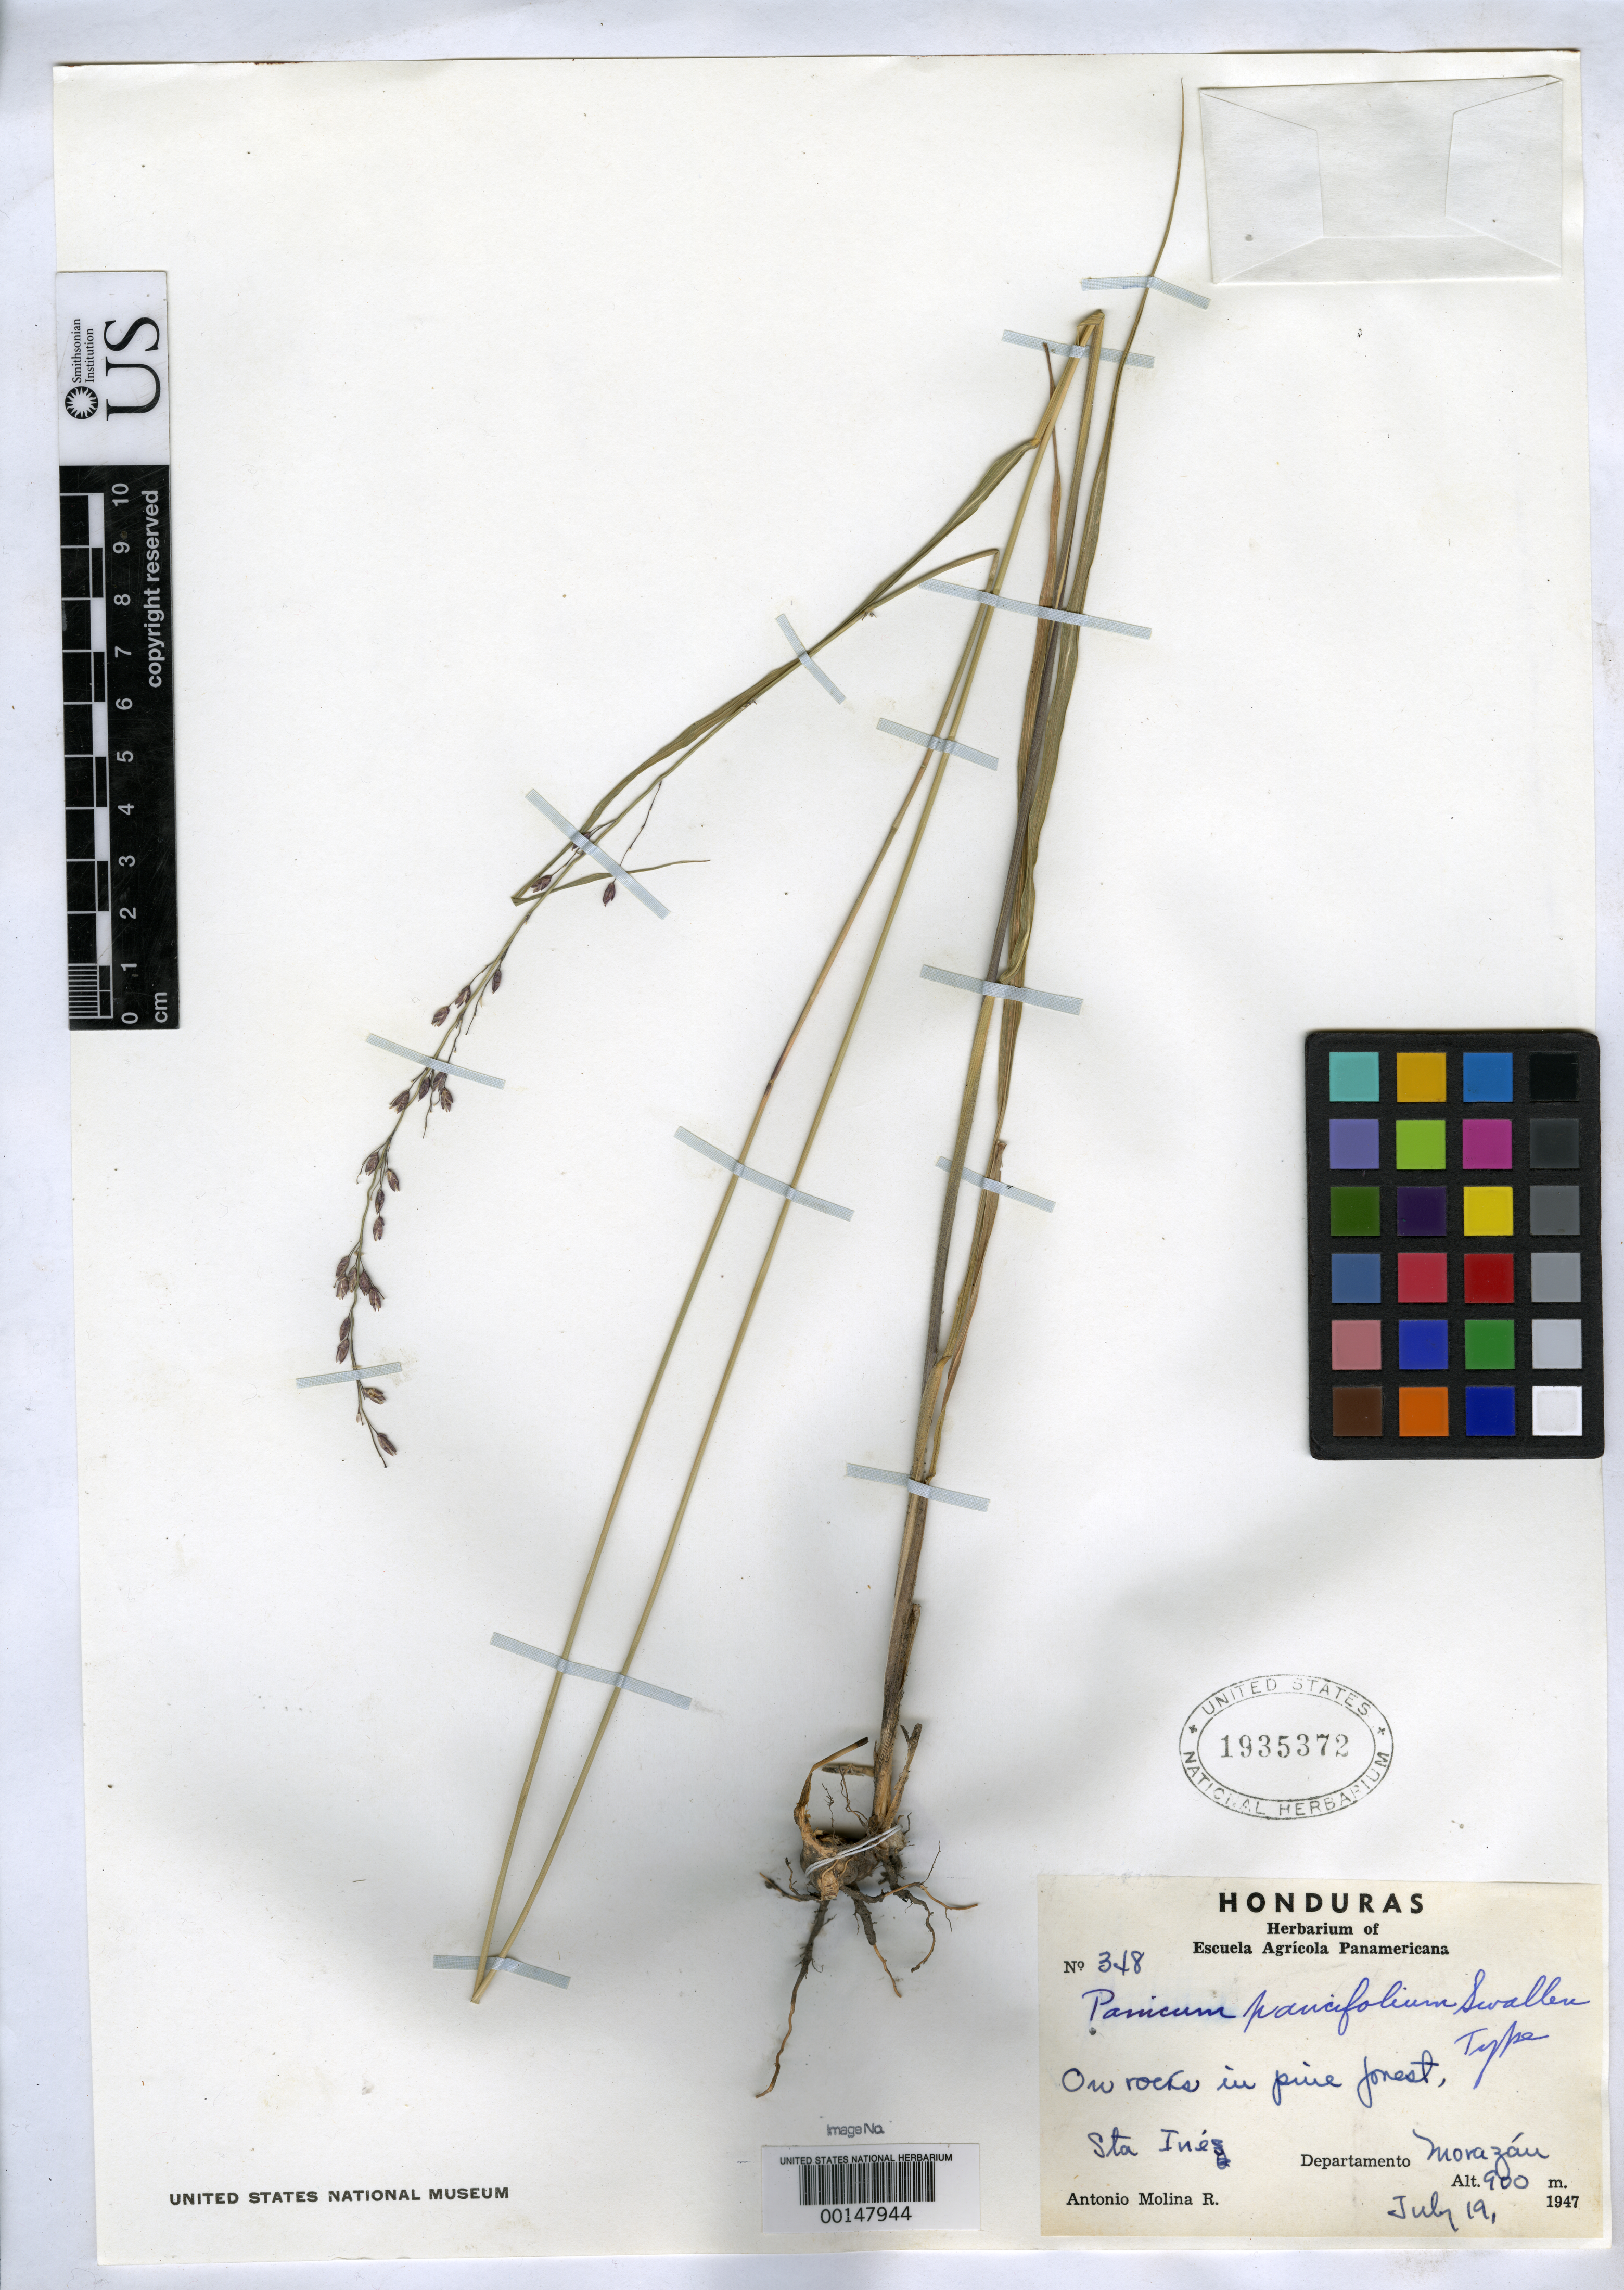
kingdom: Plantae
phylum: Tracheophyta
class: Liliopsida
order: Poales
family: Poaceae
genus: Panicum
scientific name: Panicum paucifolium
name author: Swallen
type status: Holotype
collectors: A. Molina R.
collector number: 348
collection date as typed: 19 Jul 1947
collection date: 1947-07-19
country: Honduras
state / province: Fco. Morazán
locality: Staine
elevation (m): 900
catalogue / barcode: US 1935372